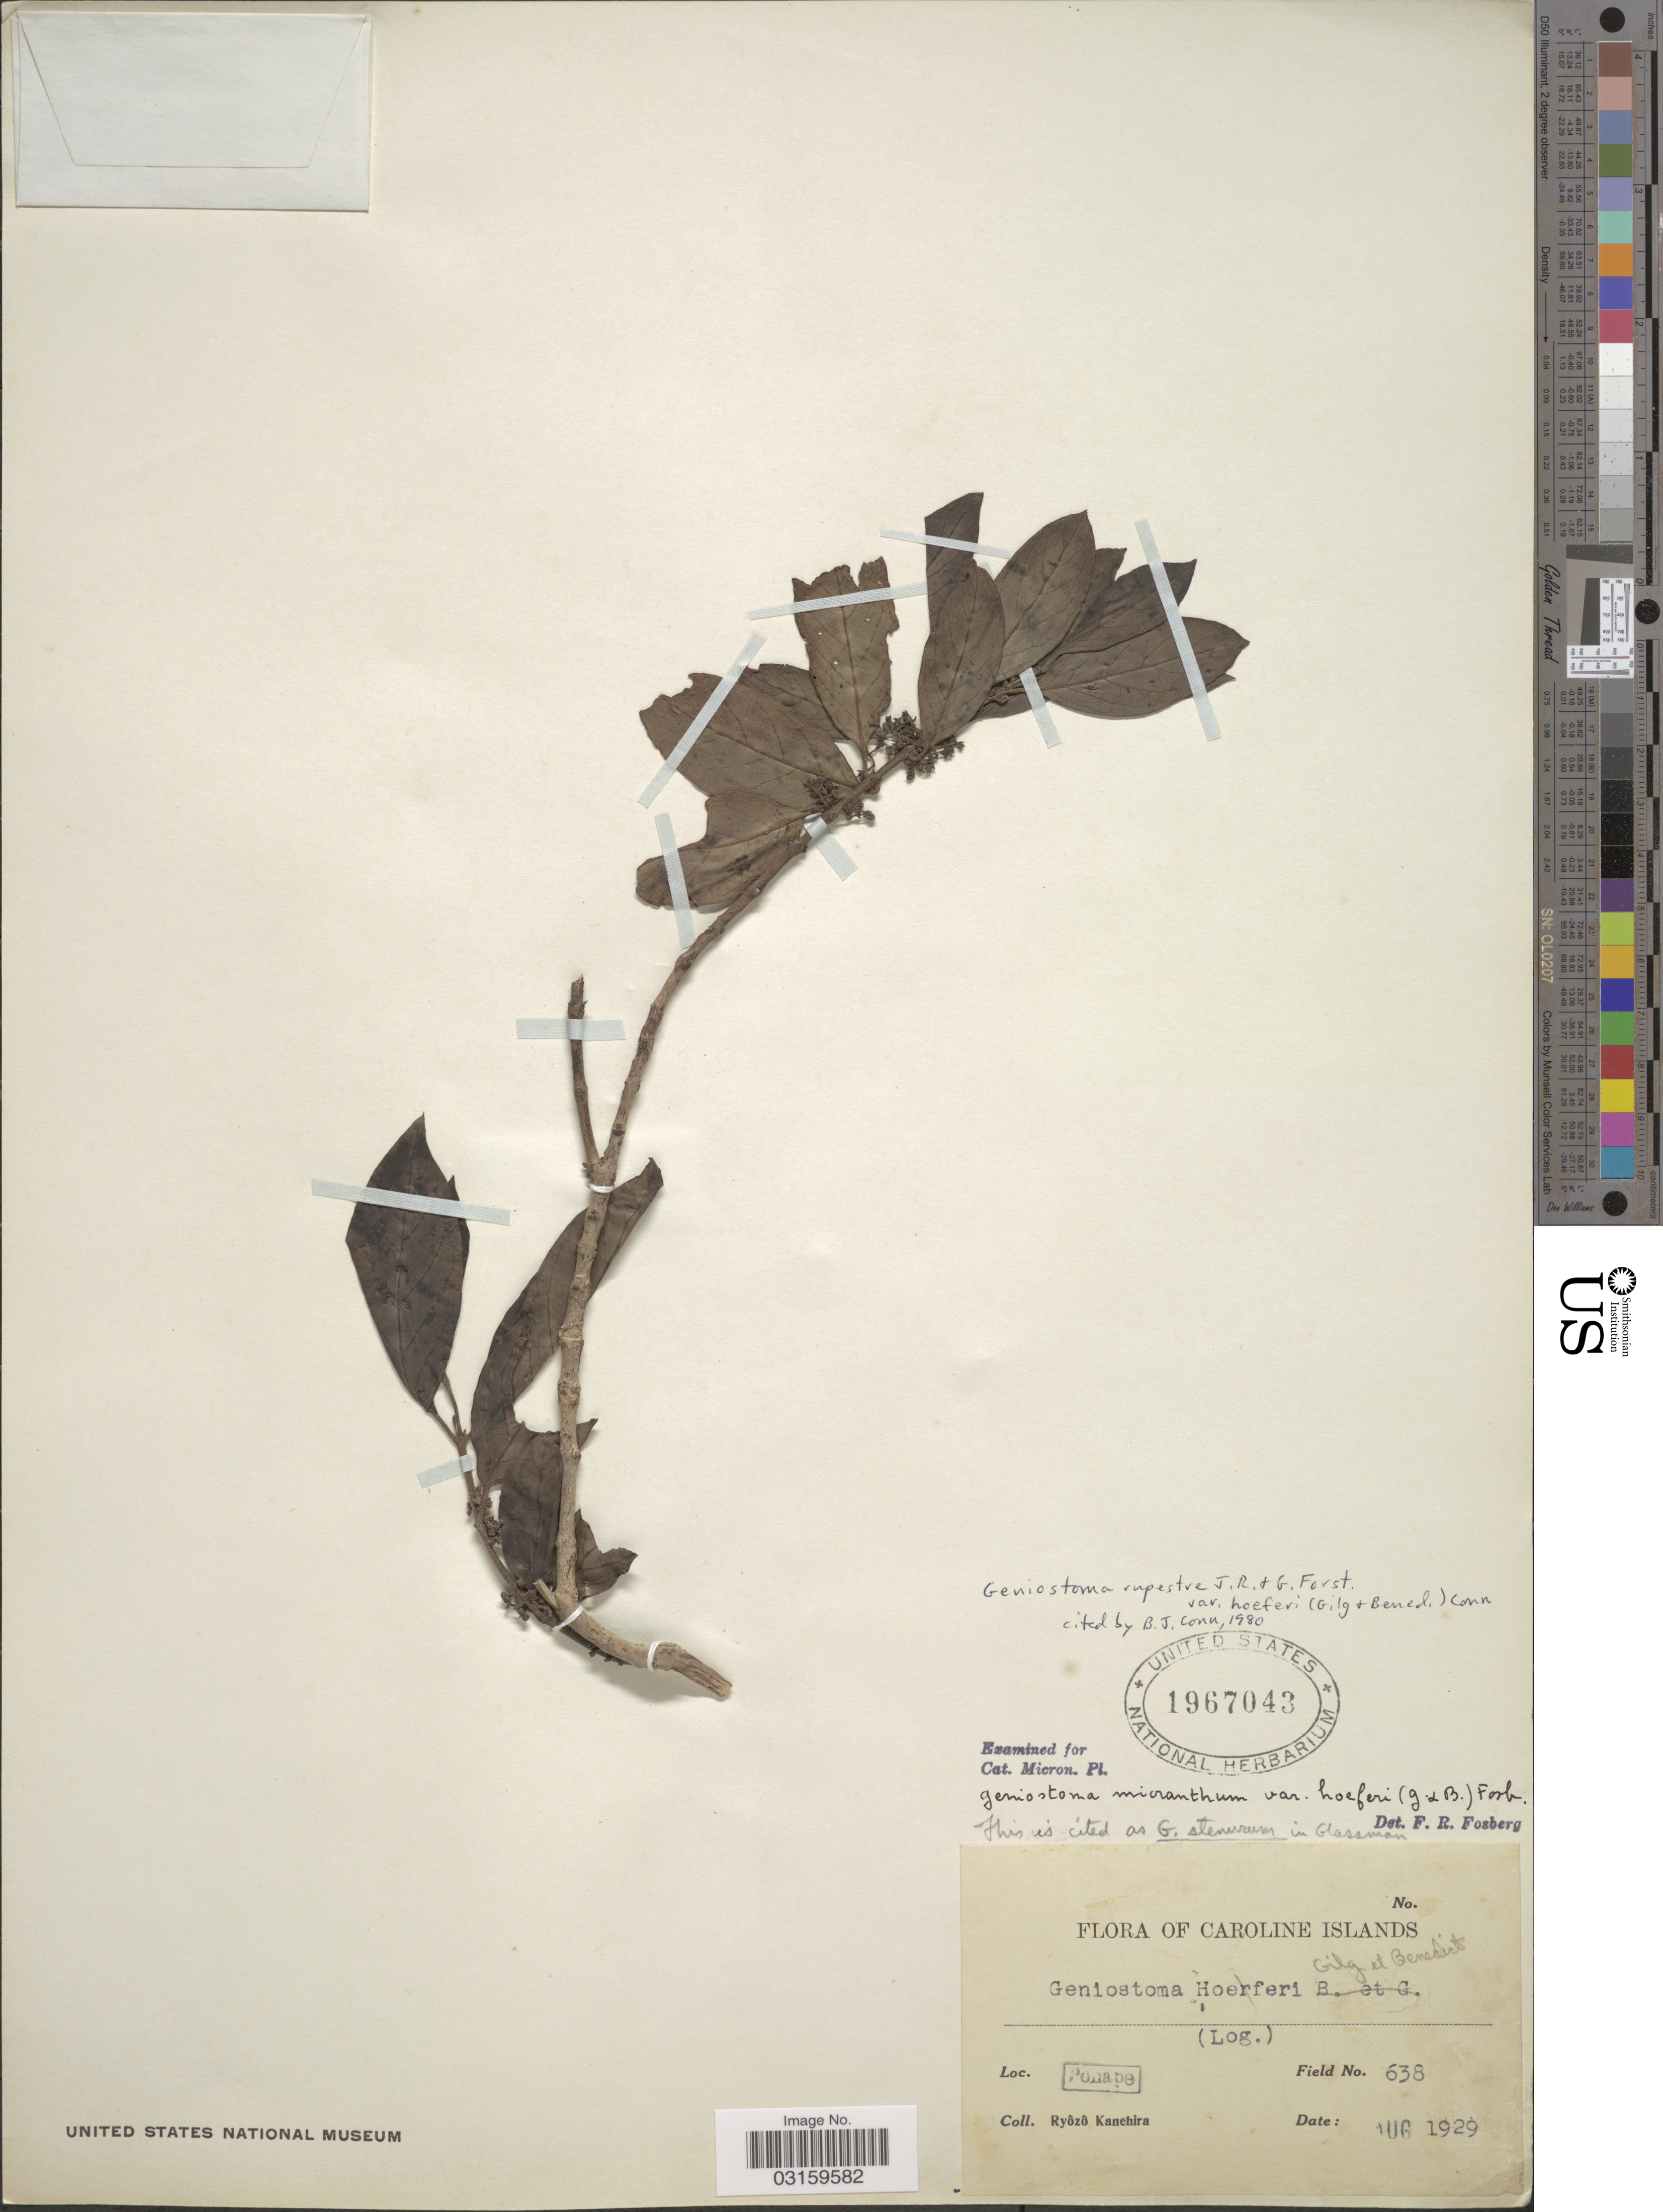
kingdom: Plantae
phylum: Tracheophyta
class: Magnoliopsida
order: Gentianales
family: Loganiaceae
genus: Geniostoma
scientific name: Geniostoma rupestre var. hoeferi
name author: (Gilg & Benedict) B.J. Conn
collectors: R. Kanehira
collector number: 638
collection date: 1929-08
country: Micronesia, Federated States of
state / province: Pohnpei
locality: Caroline Islands. Ponape.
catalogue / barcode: US 1967043